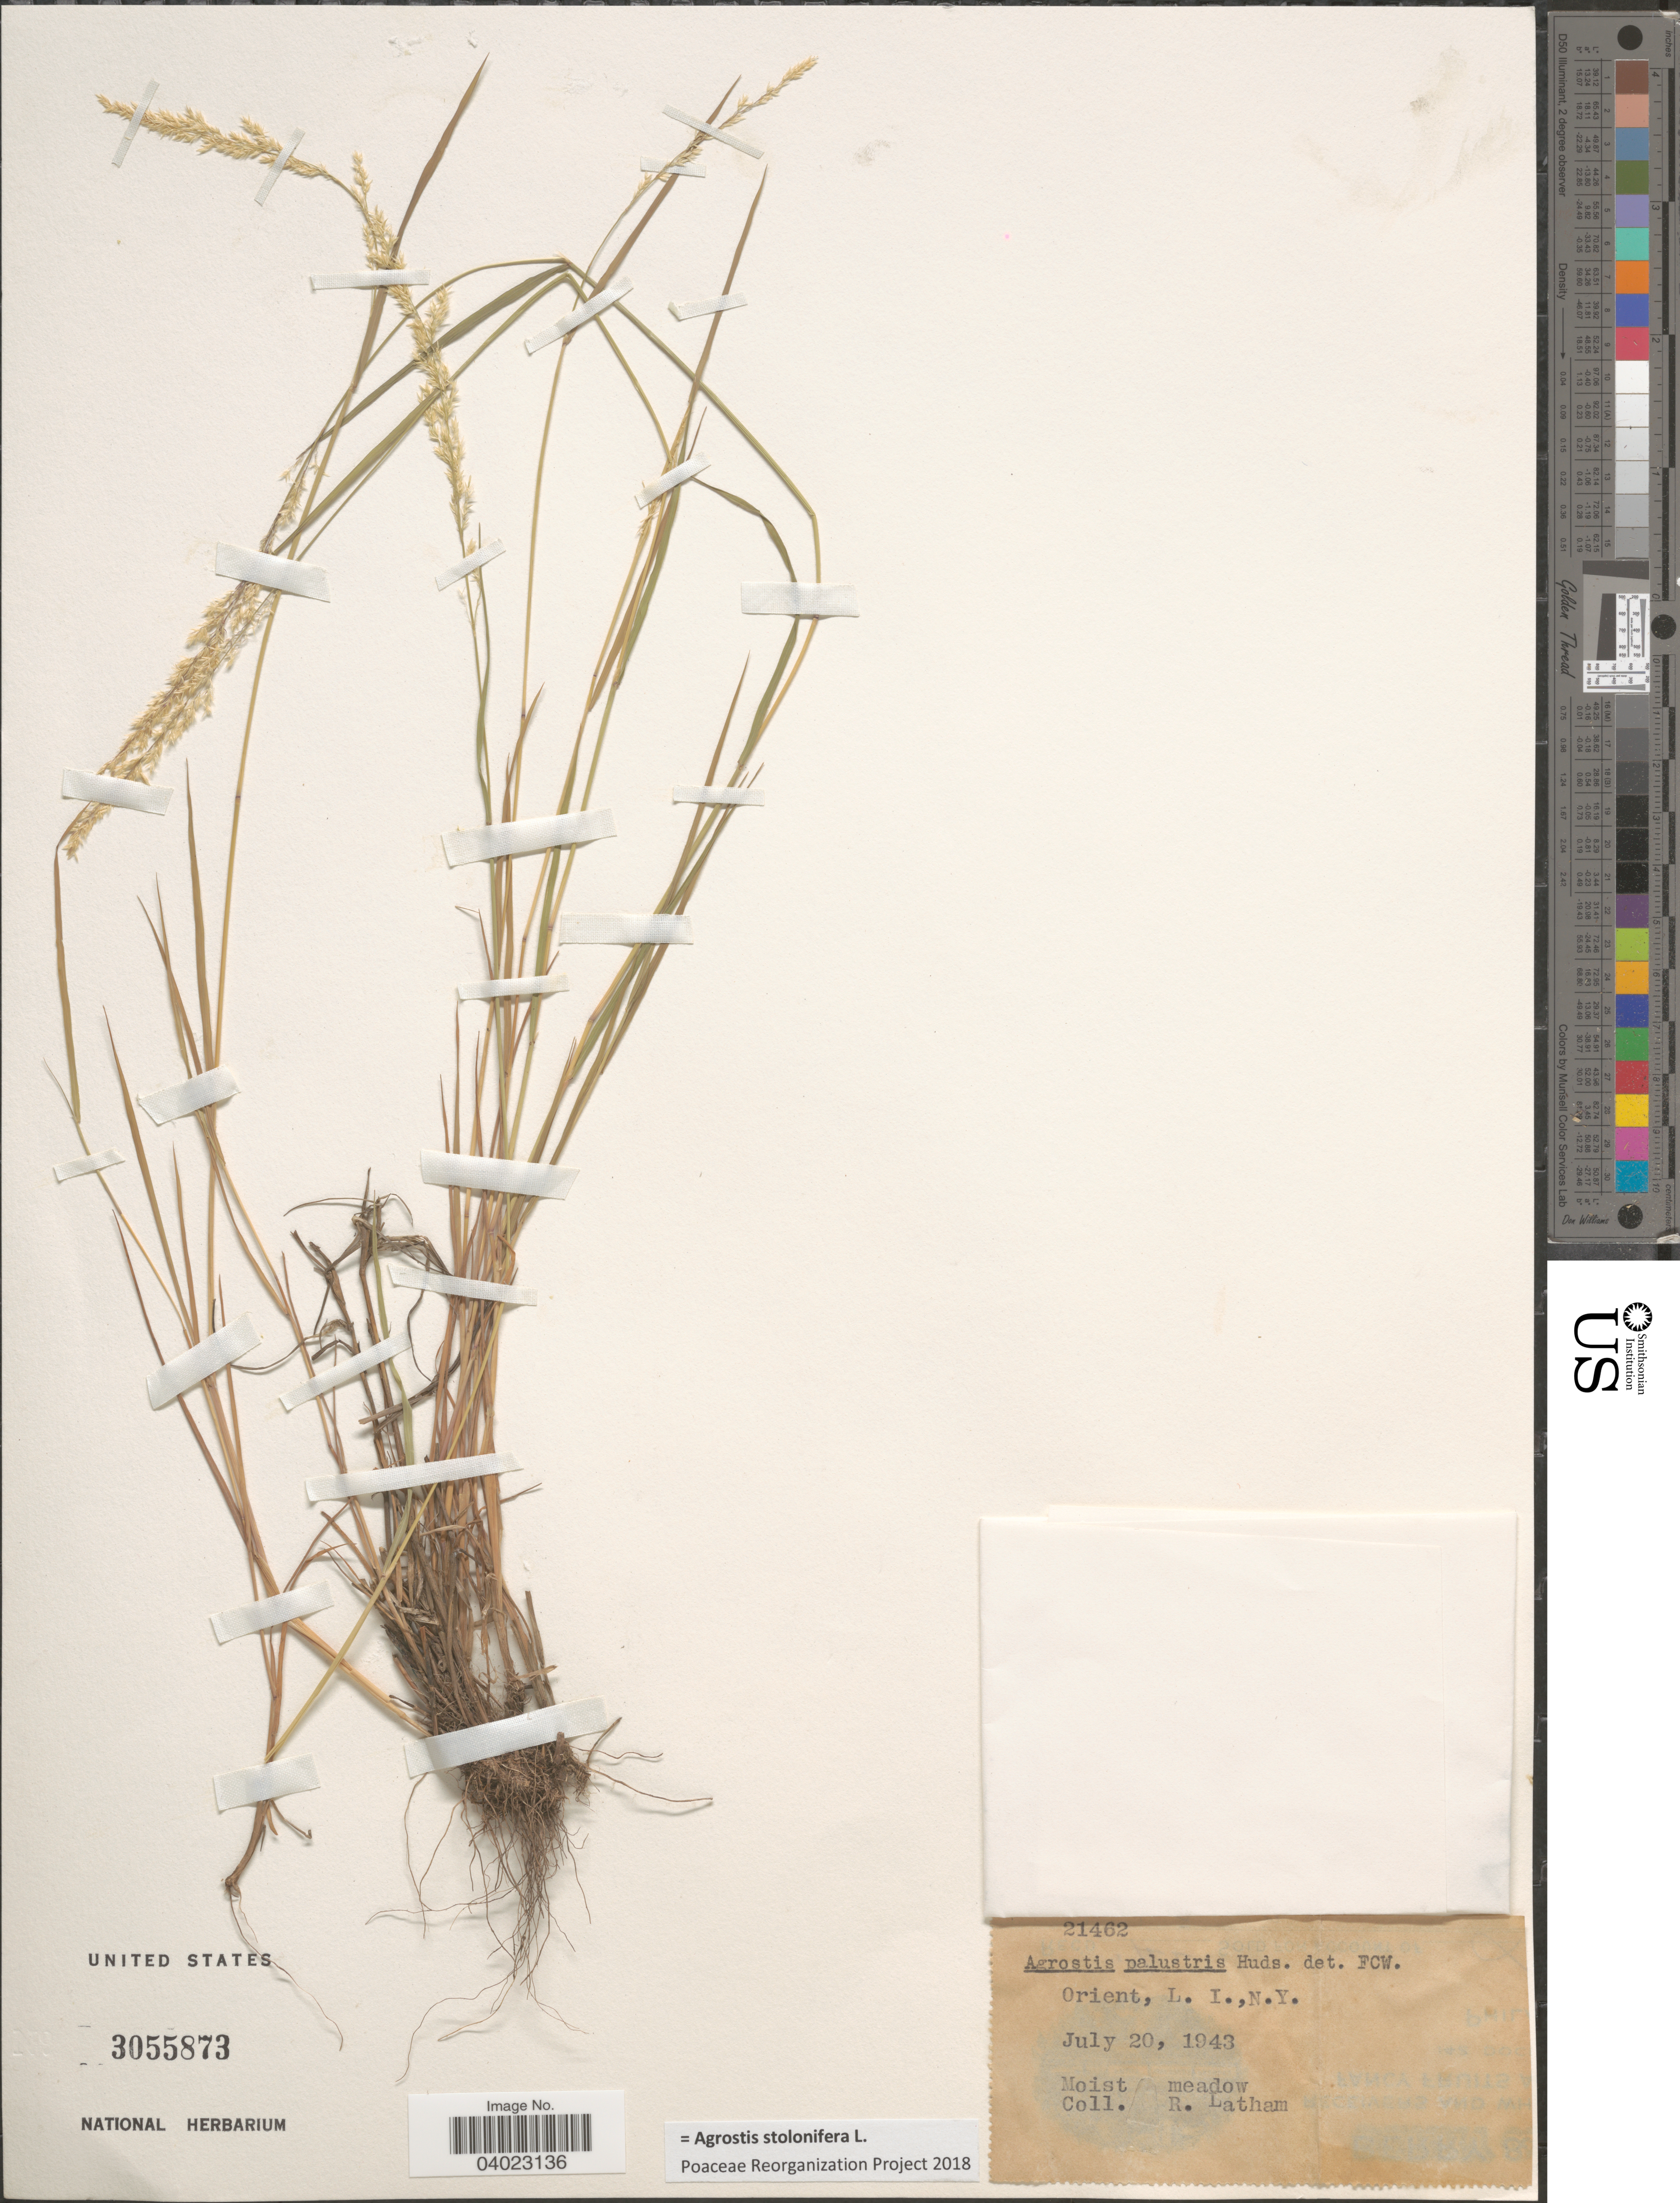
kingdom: Plantae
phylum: Tracheophyta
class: Liliopsida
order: Poales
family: Poaceae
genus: Agrostis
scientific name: Agrostis stolonifera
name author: L.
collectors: R. Latham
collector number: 21462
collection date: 1943-07-20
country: United States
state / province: New York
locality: Orient, L. I.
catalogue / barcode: US 3055873